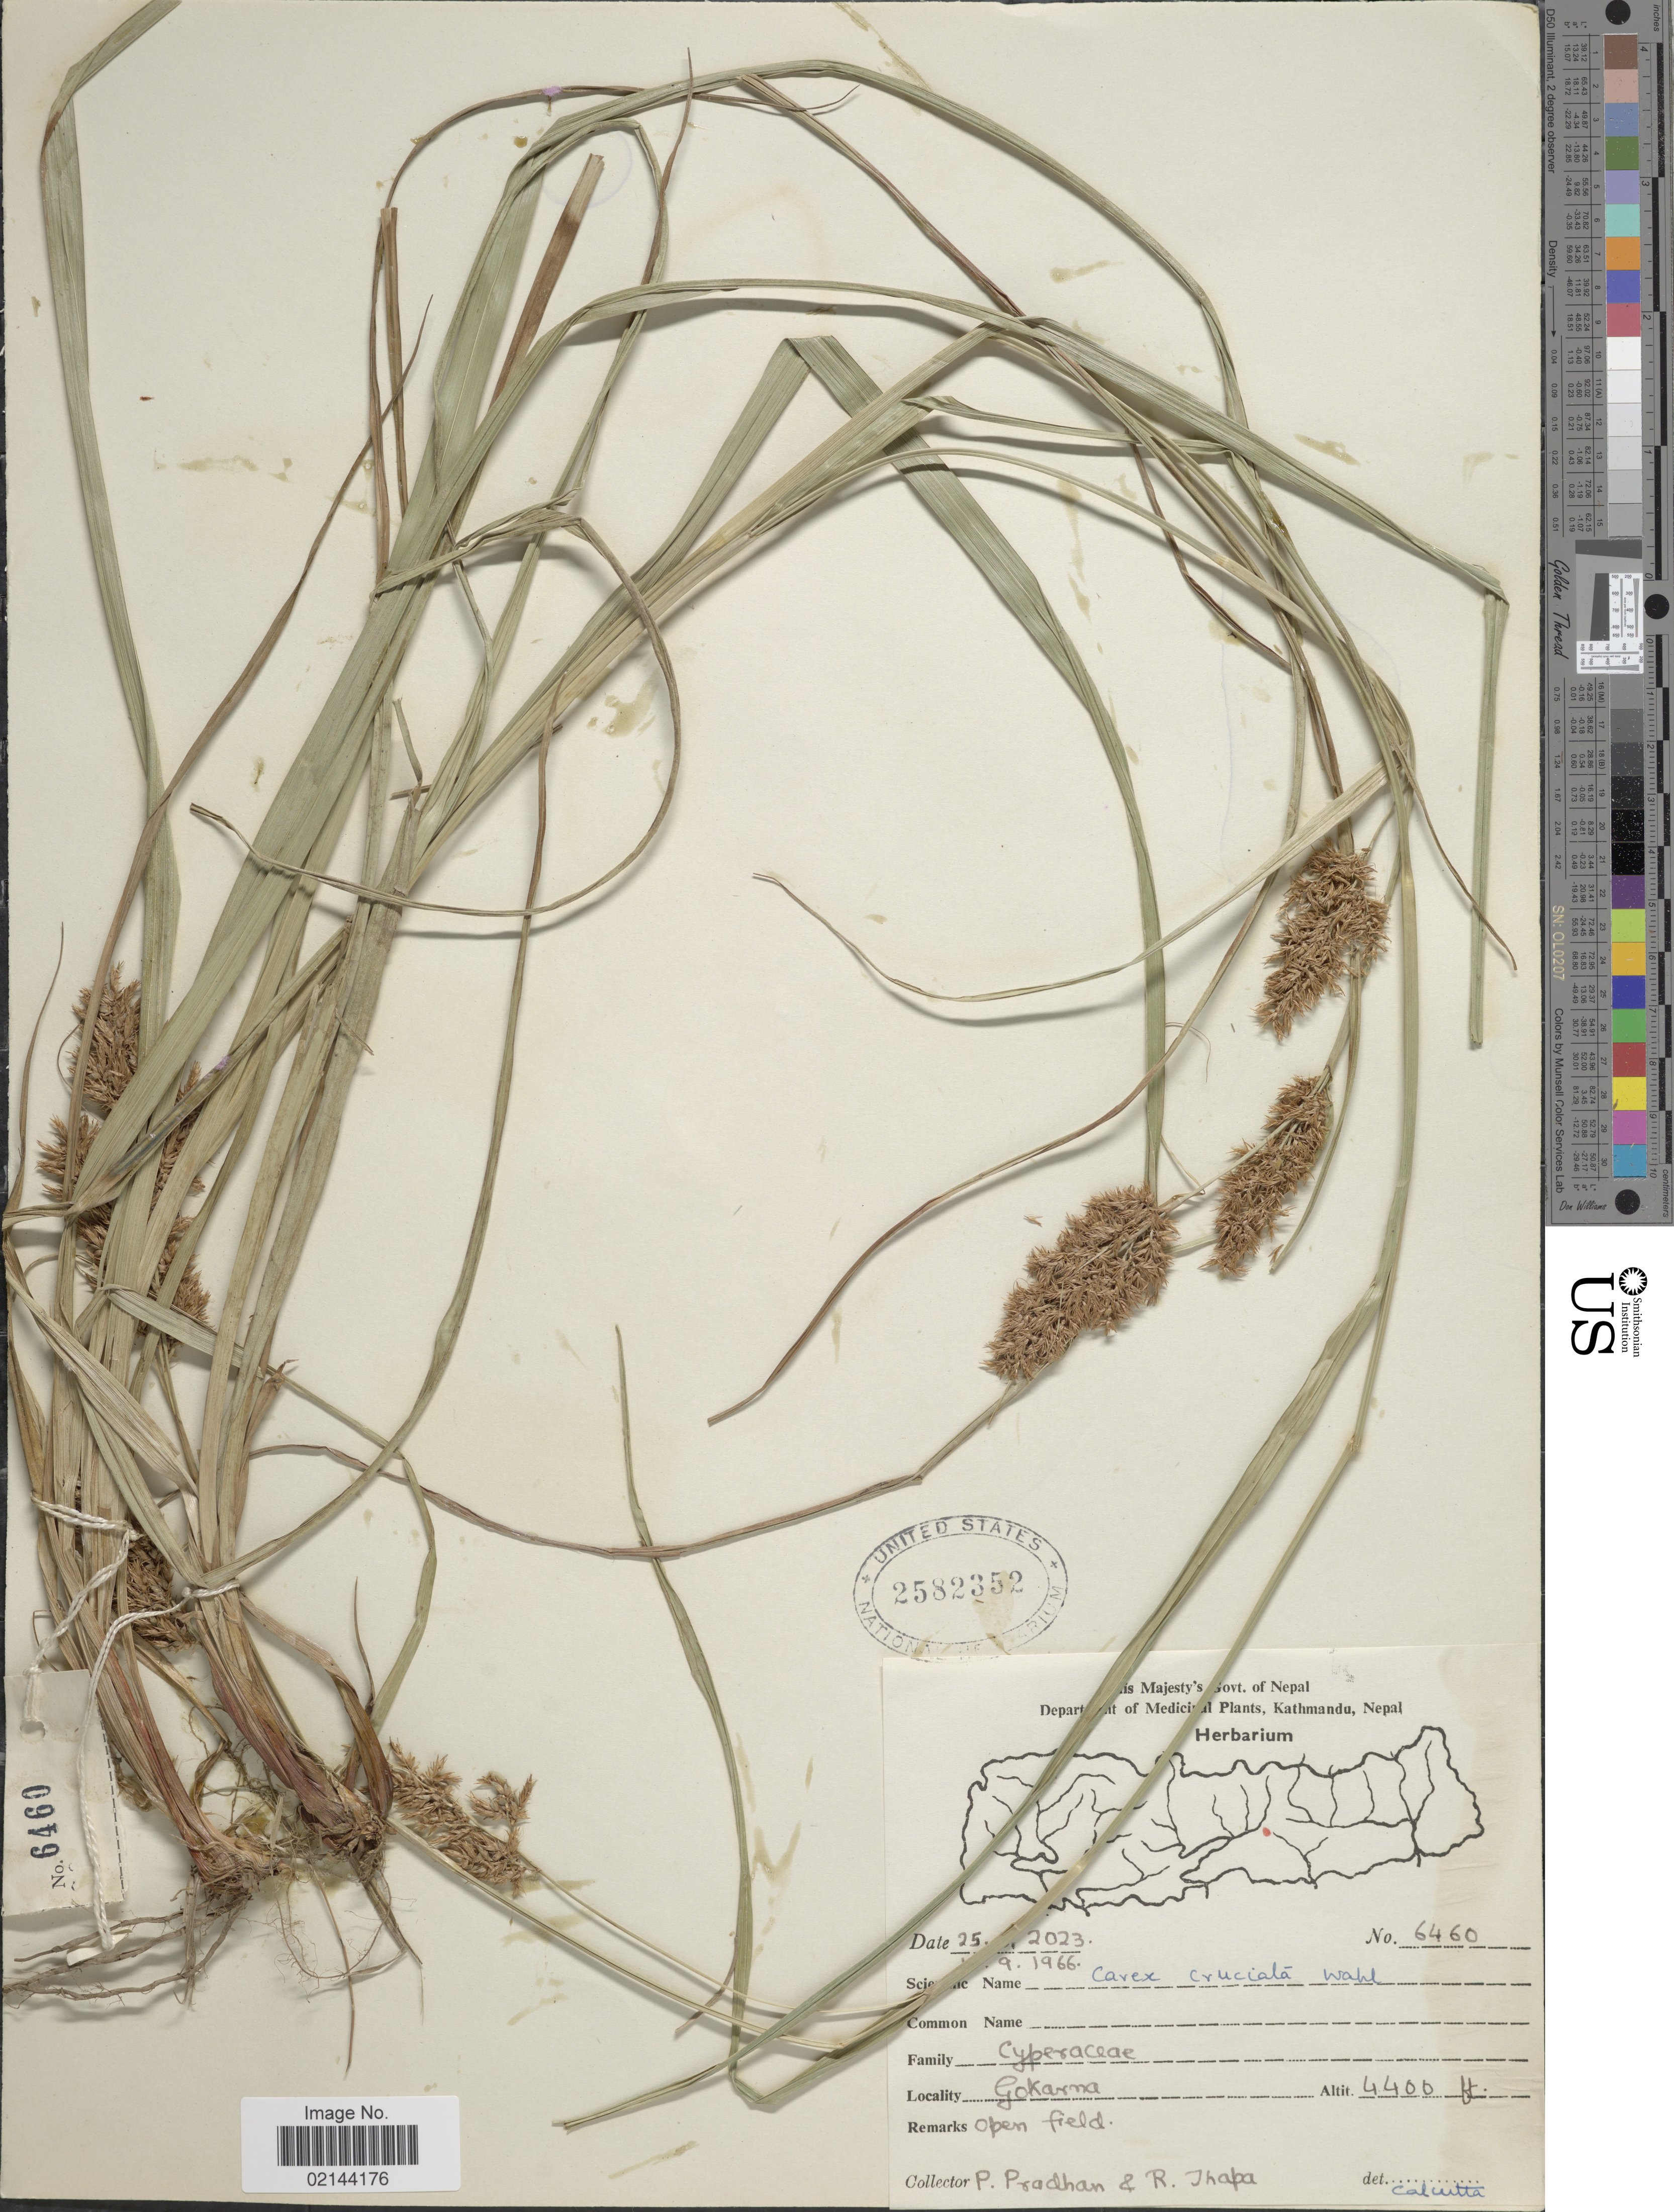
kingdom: Plantae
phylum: Tracheophyta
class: Liliopsida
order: Poales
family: Cyperaceae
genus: Carex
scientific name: Carex cruciata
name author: Wahlenb.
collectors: P. Pradhan & R. Thapa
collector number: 6460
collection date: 1966-09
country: Nepal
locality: Gokarna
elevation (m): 1341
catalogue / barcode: US 2582352